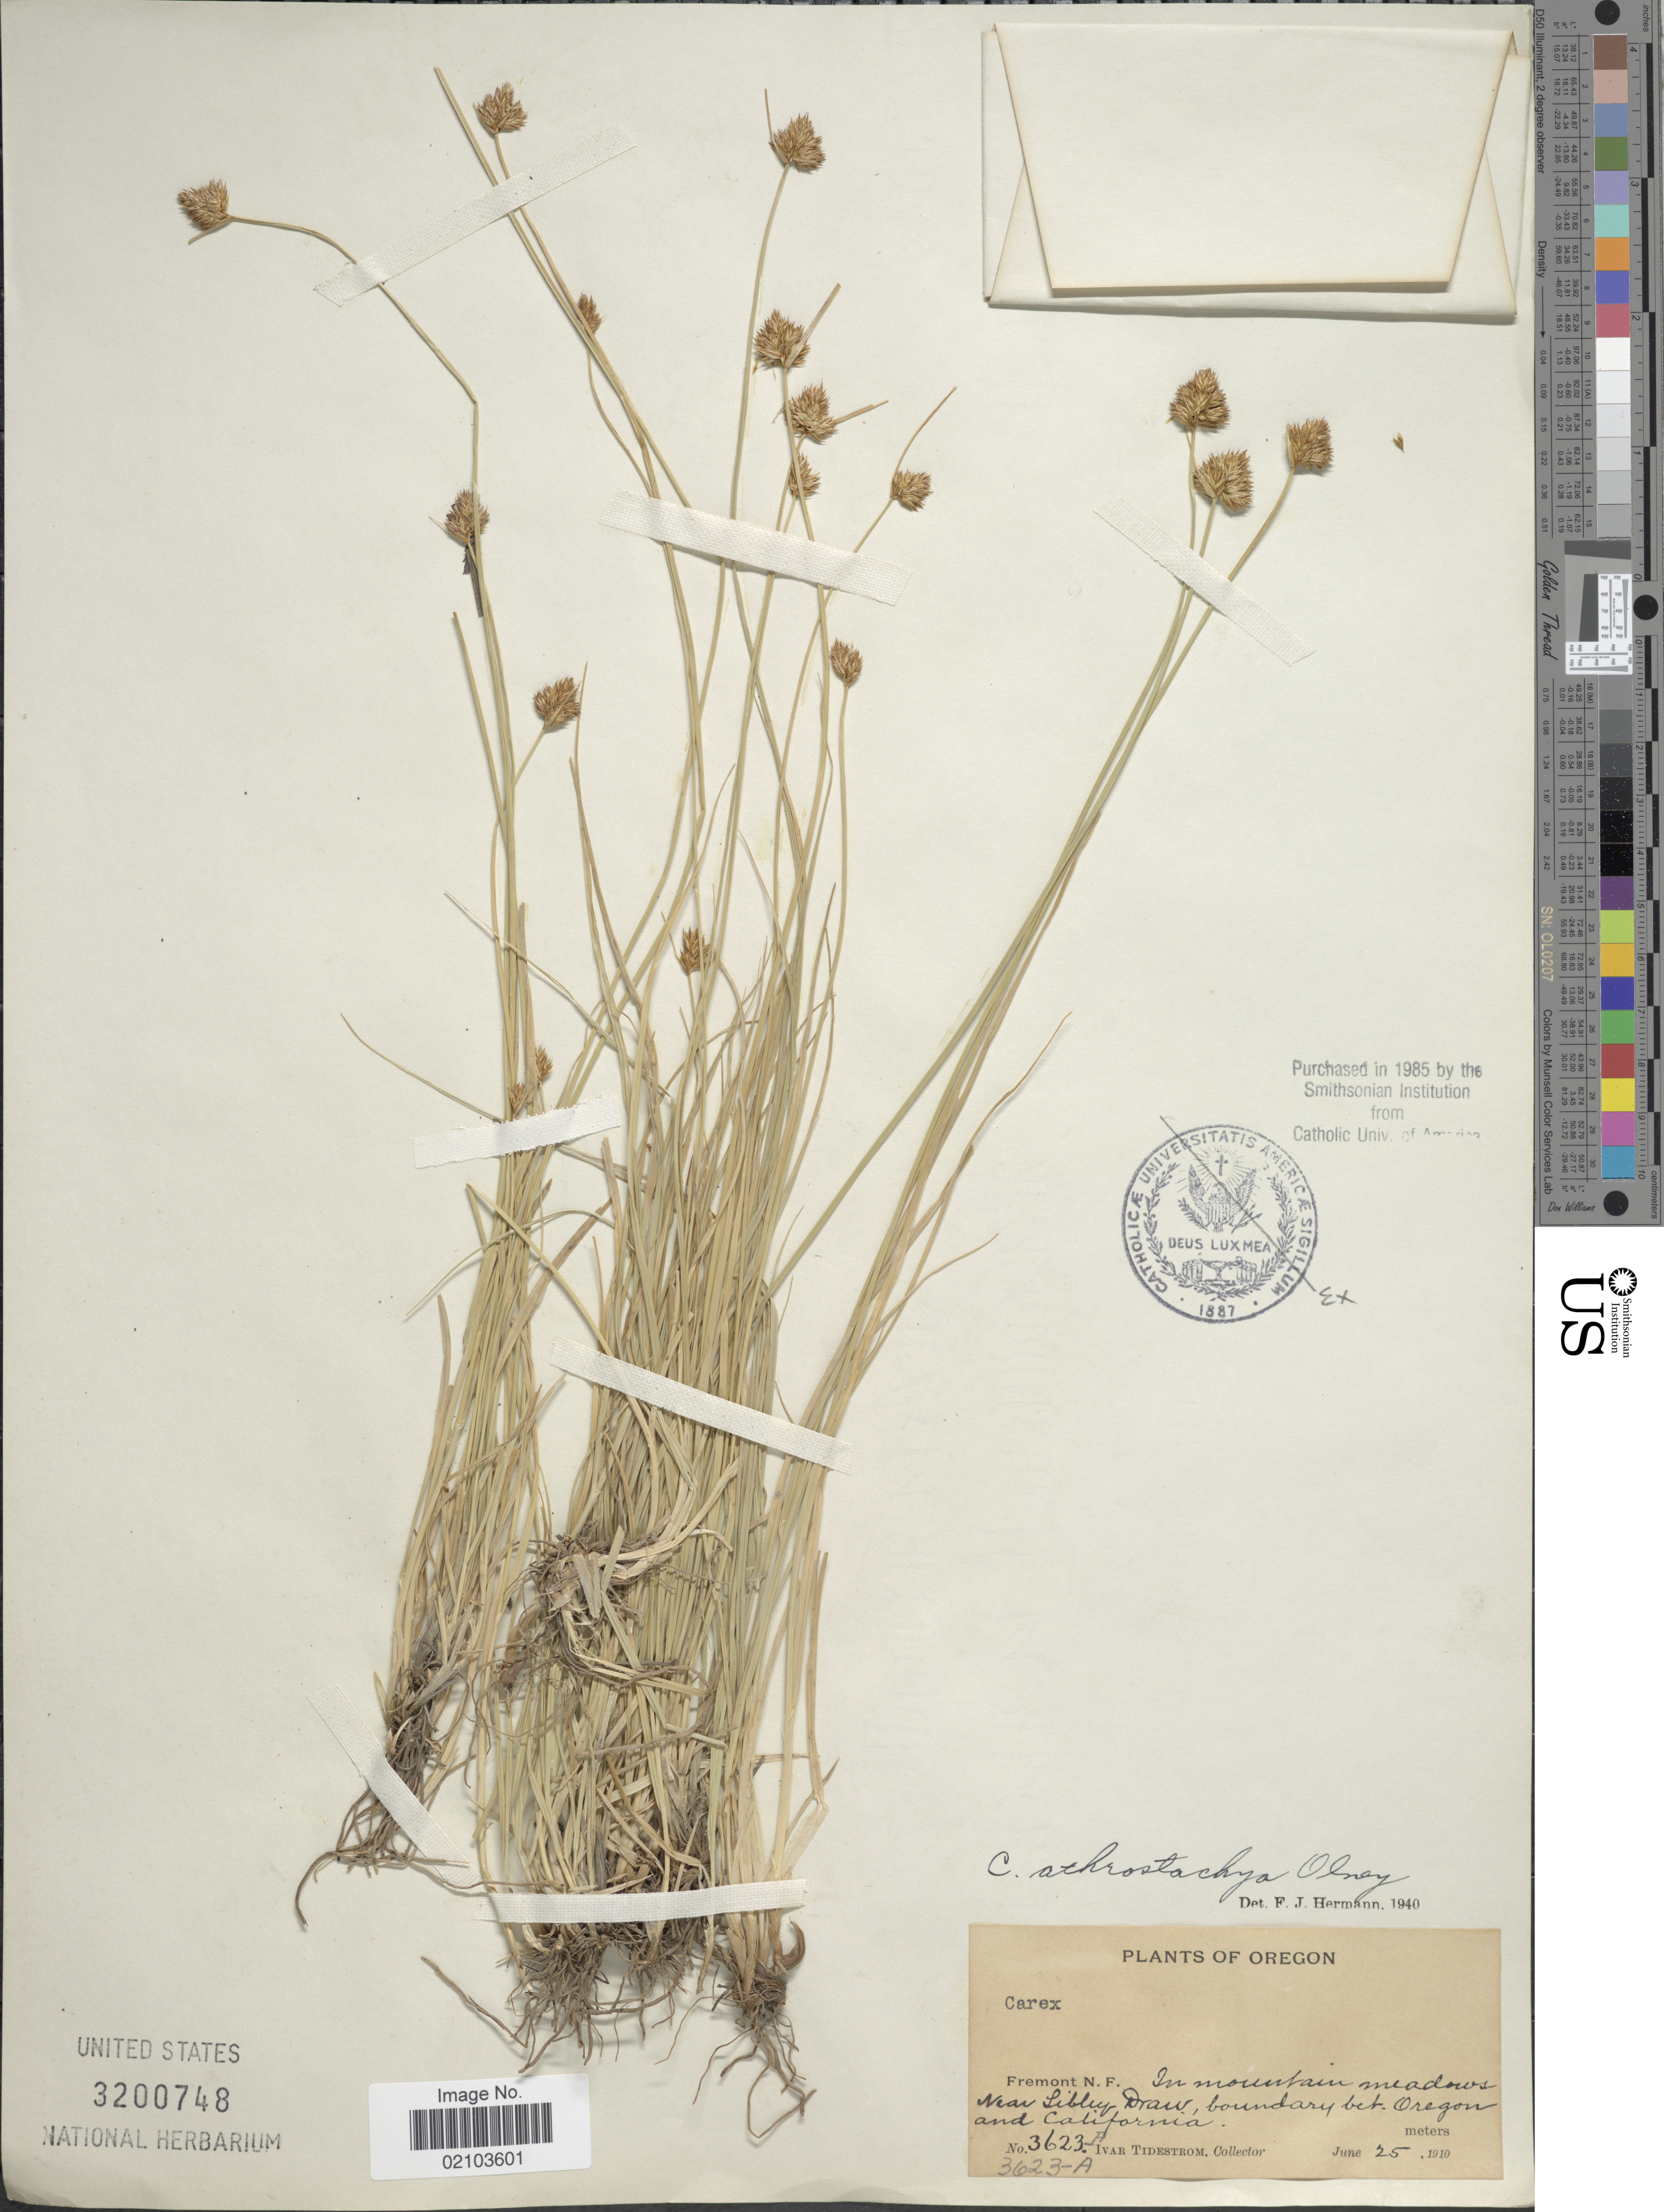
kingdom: Plantae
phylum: Tracheophyta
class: Liliopsida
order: Poales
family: Cyperaceae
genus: Carex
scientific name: Carex athrostachya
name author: Olney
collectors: I. F. Tidestrom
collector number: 3623-A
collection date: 1910-06-25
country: United States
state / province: Oregon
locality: Fremont N. F. Near Sibley Draw, boundary bet. Oregon and California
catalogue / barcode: US 3200748